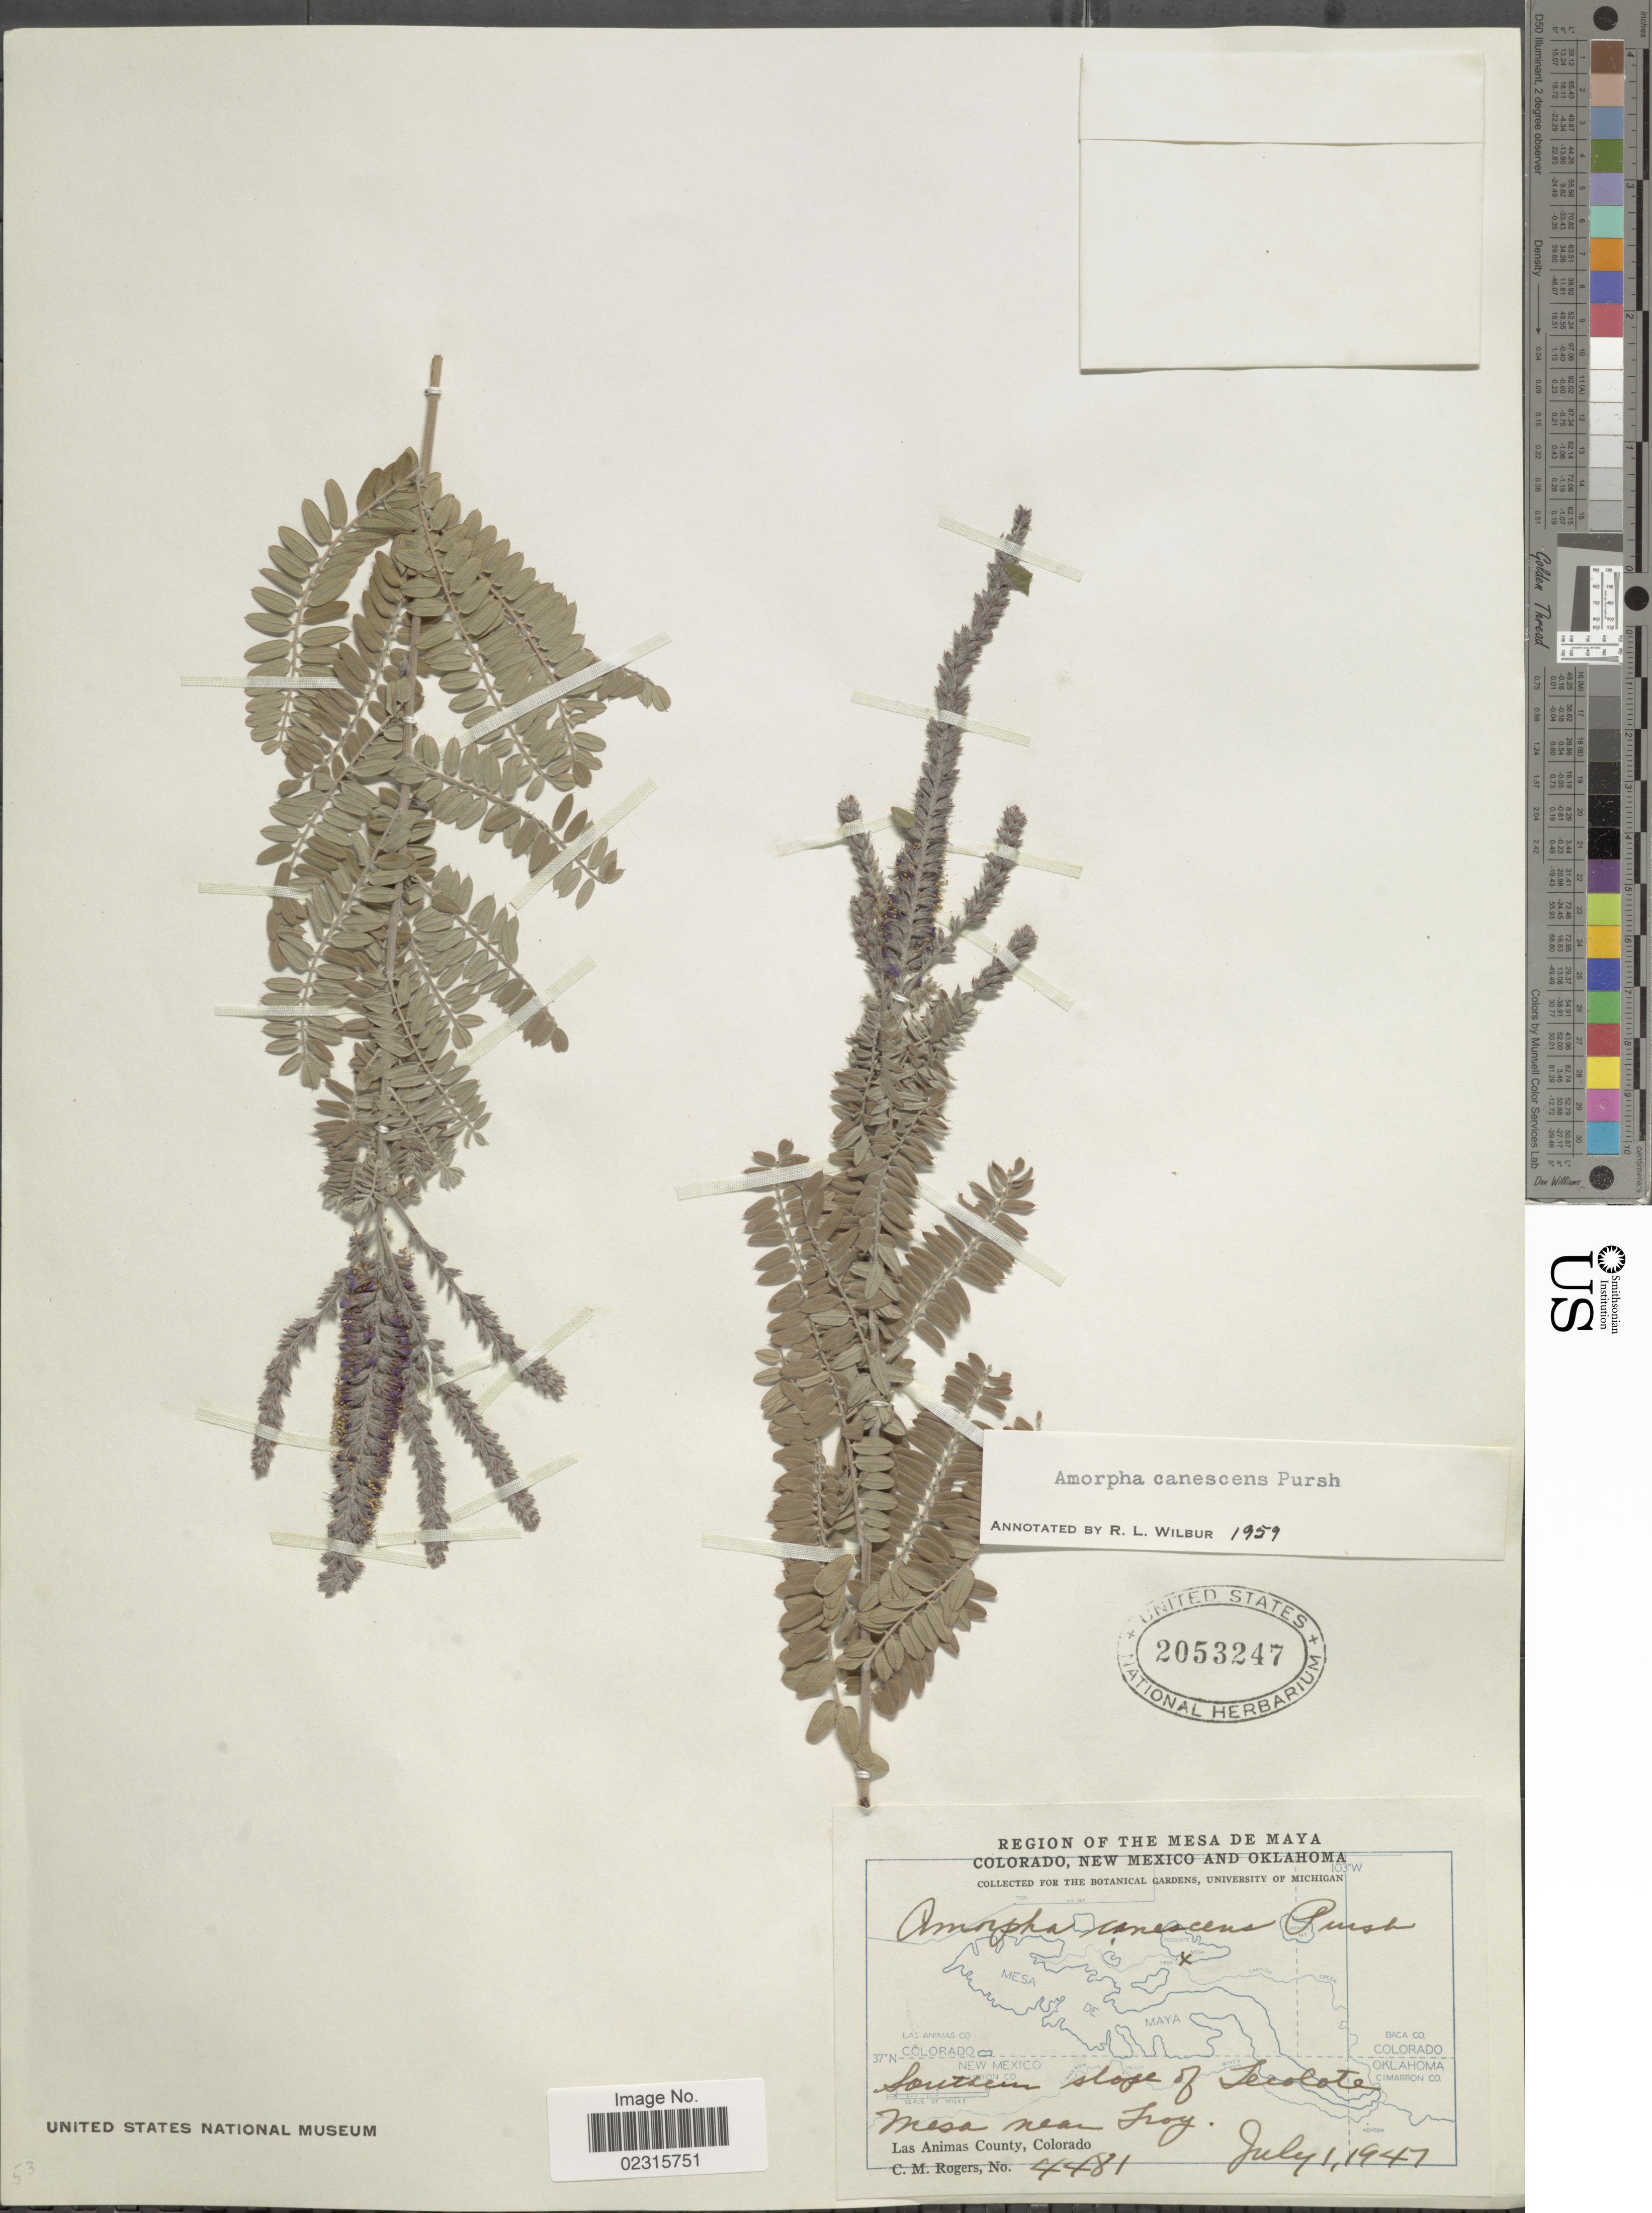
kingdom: Plantae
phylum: Tracheophyta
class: Magnoliopsida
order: Fabales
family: Fabaceae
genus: Amorpha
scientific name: Amorpha canescens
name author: Pursh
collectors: C. M. Rogers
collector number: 4481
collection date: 1947-07-01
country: United States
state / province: Colorado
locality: Mesa de Maya, Colorado, New Mexico and Oklahoma, Southern slope of Tecolote Mesa near Troy, Las Animas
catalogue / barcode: US 2053247